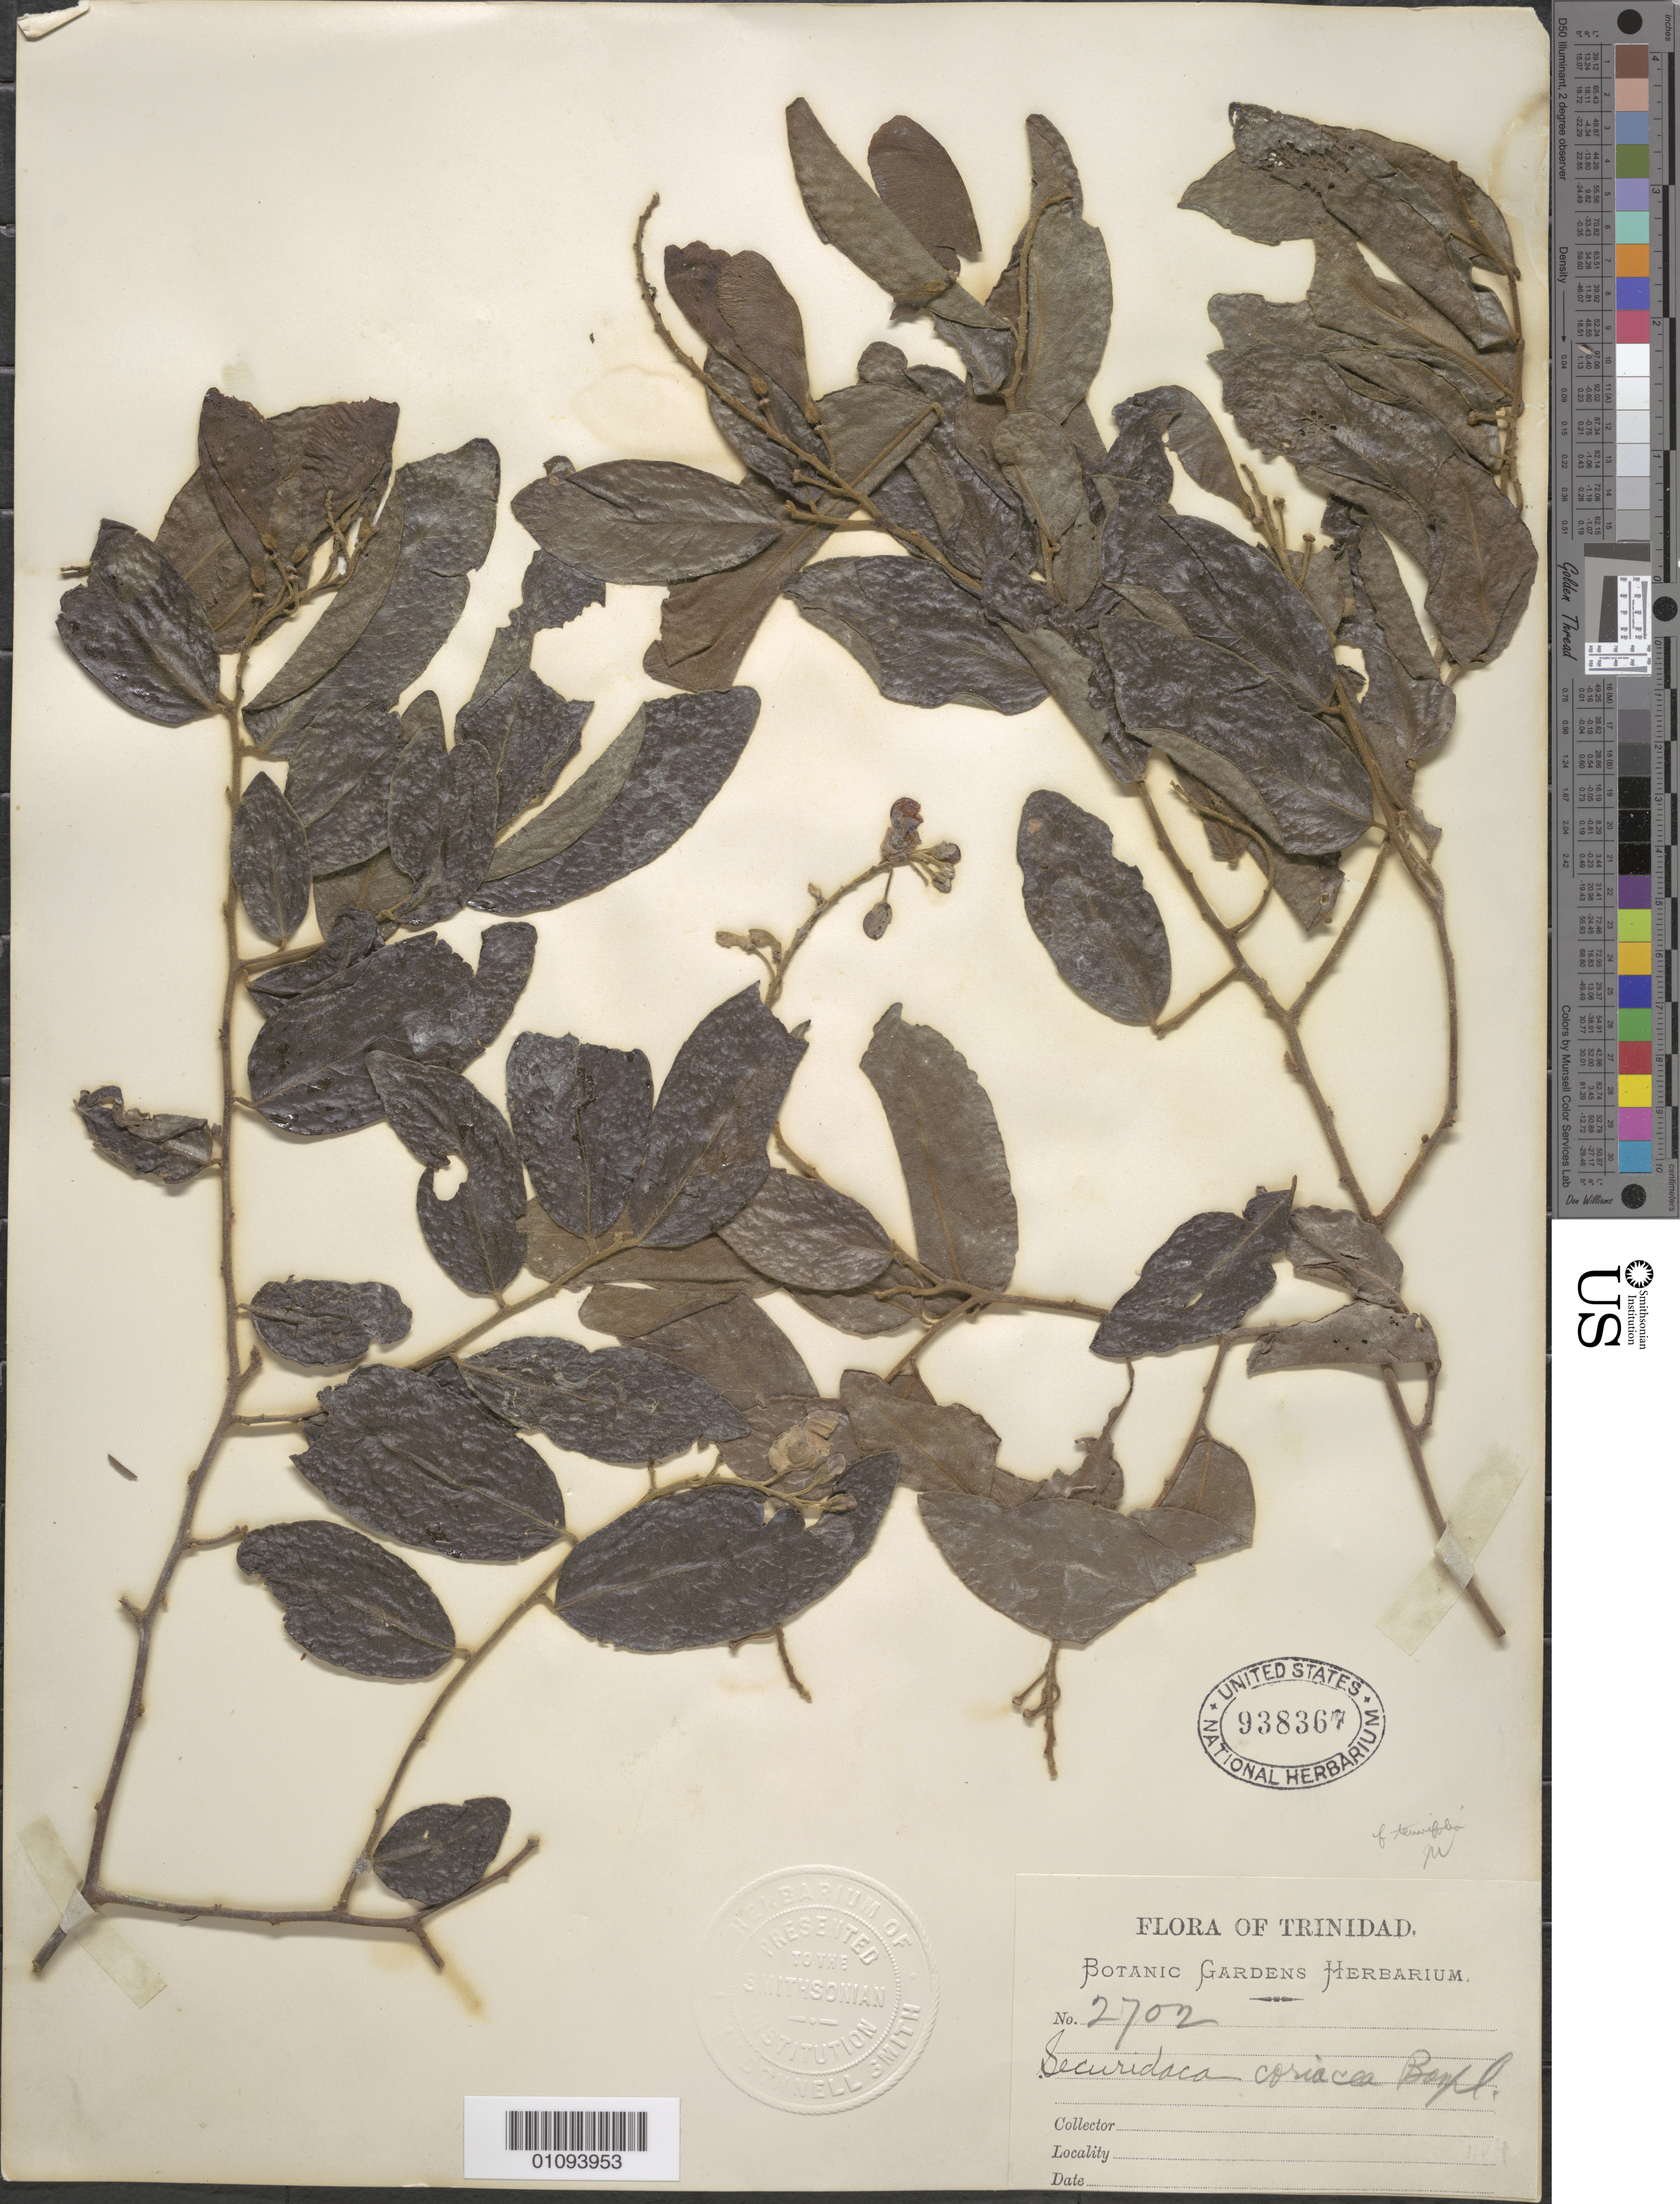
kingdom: Plantae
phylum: Tracheophyta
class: Magnoliopsida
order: Fabales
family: Polygalaceae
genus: Securidaca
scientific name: Securidaca tenuifolia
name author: Chodat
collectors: Botanic Gardens Herbarium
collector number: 2702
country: Trinidad and Tobago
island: Trinidad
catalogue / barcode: US 938367